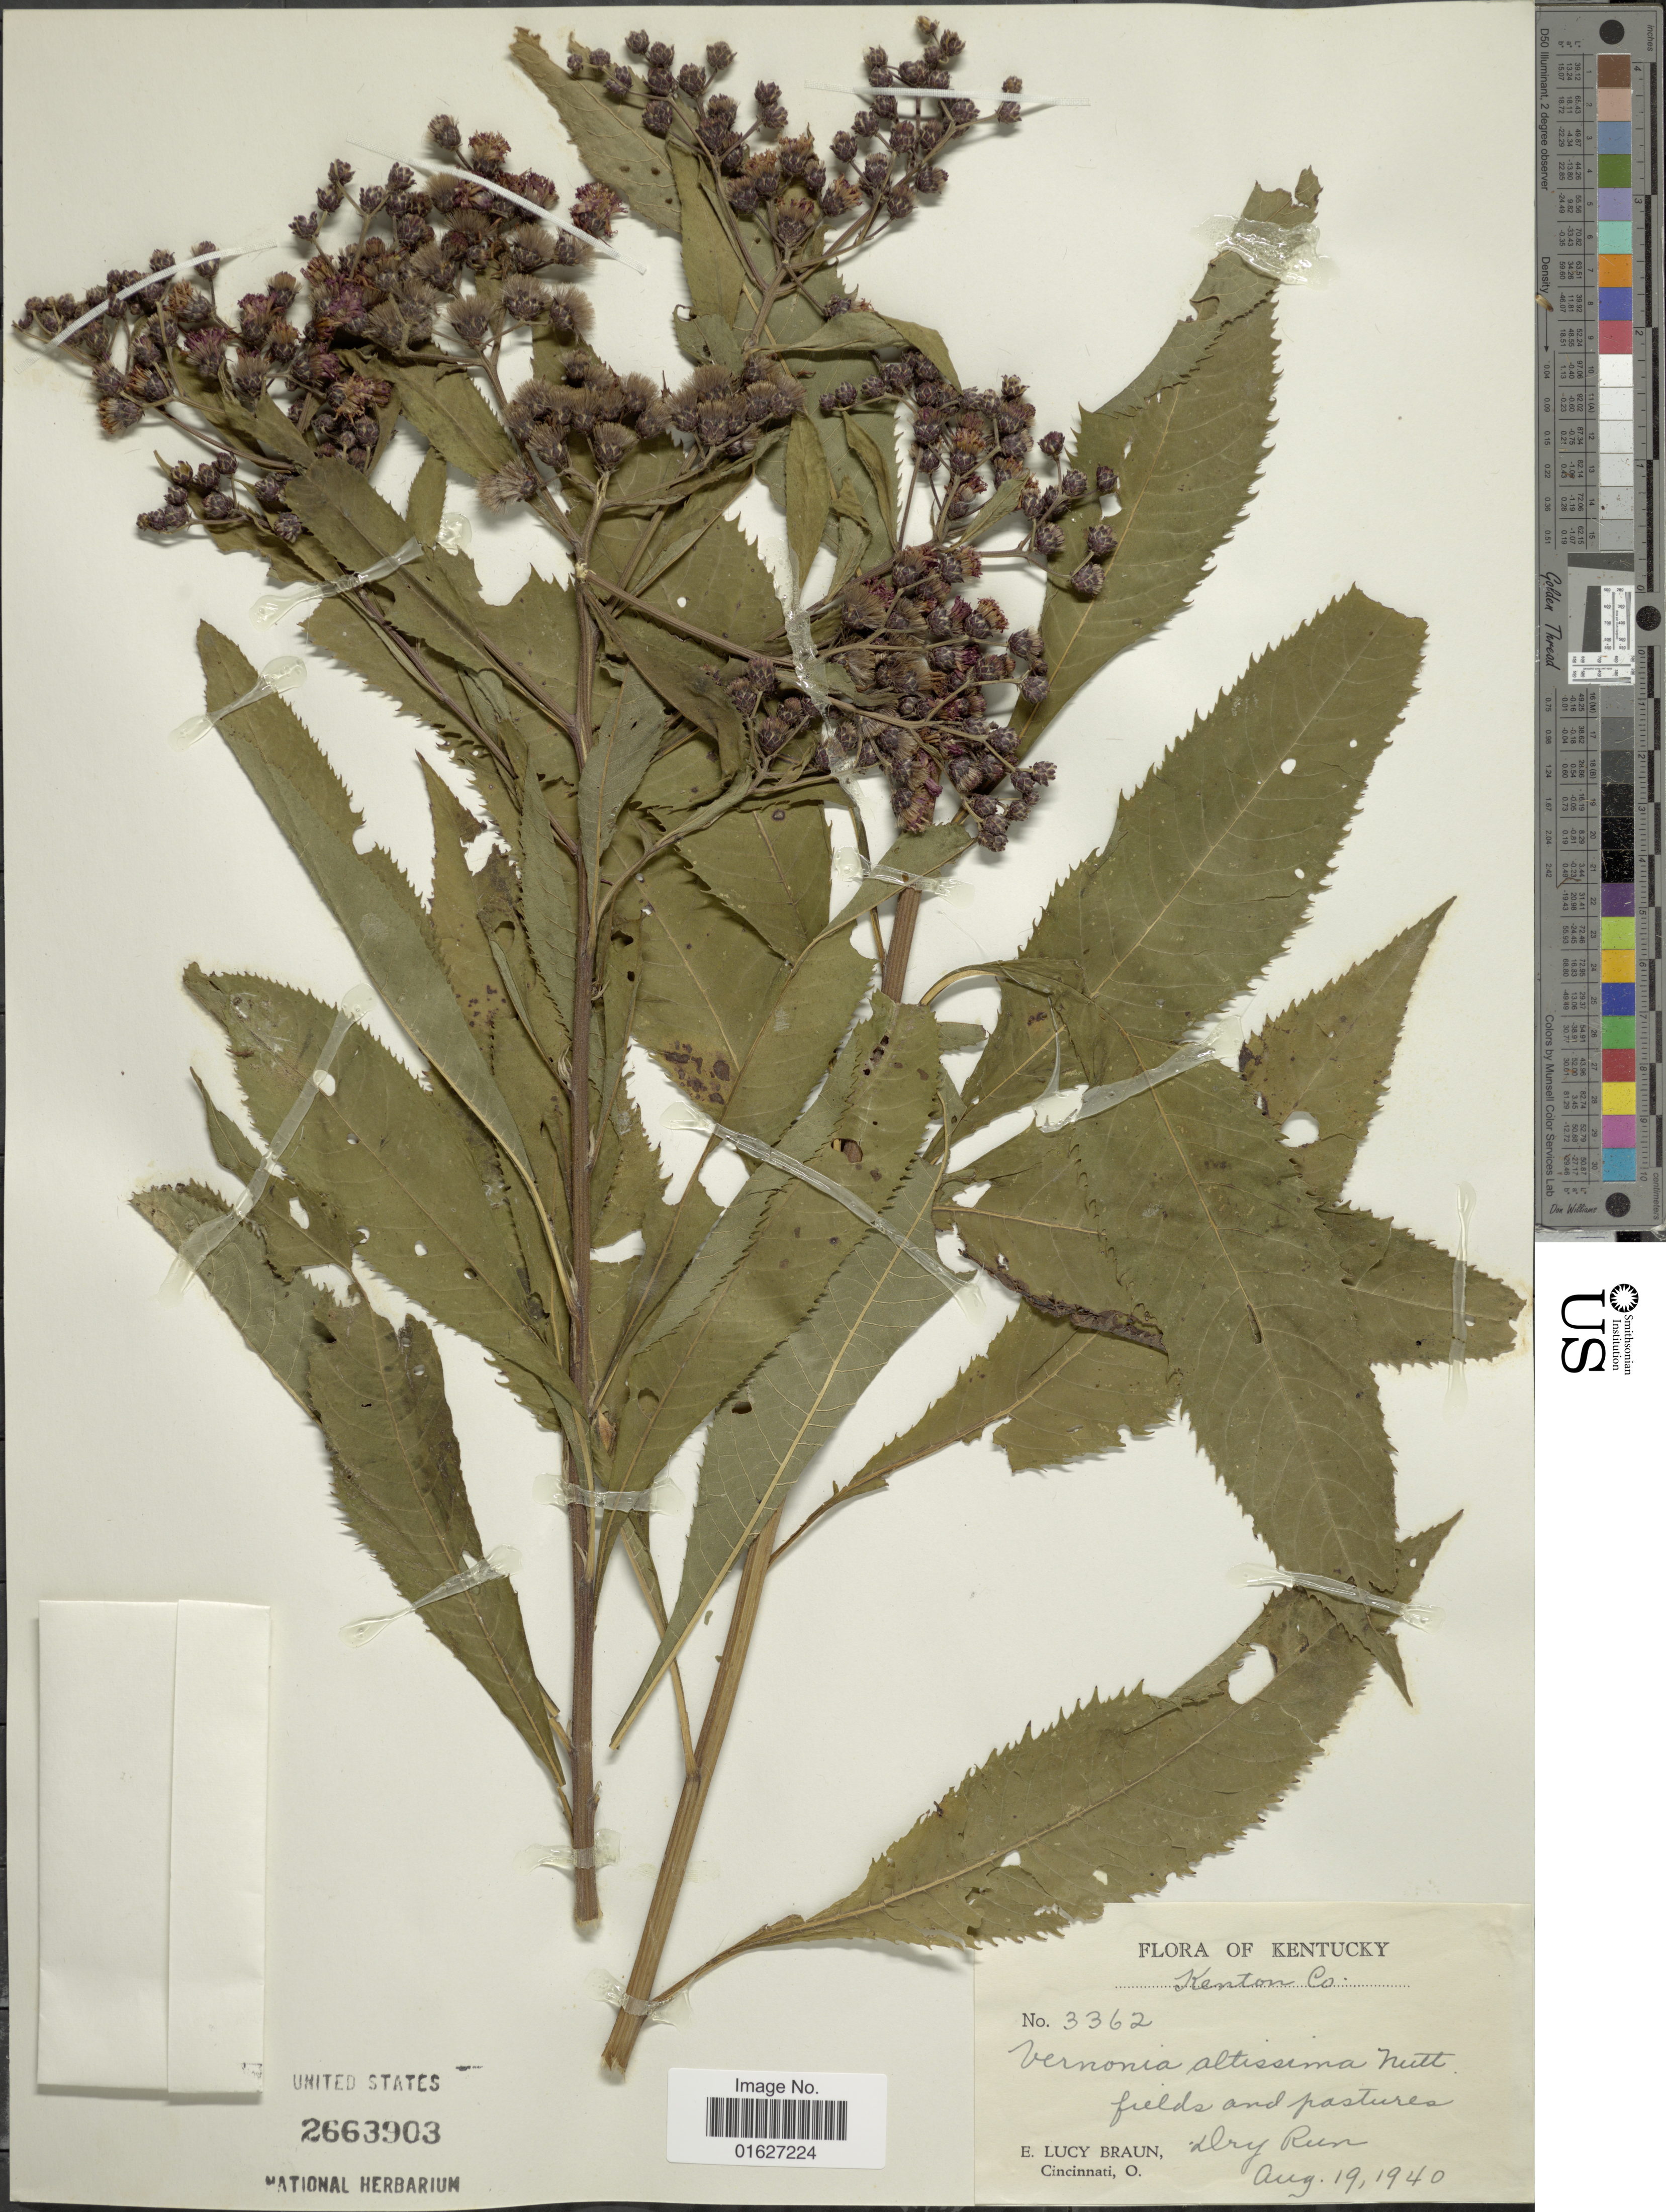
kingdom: Plantae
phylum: Tracheophyta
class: Magnoliopsida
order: Asterales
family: Asteraceae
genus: Vernonia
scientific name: Vernonia gigantea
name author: (Walter) Trel.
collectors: E. L. Braun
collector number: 3662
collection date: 1940-08-19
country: United States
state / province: Kentucky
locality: Kentucky, fields and pastures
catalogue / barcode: US 2663903